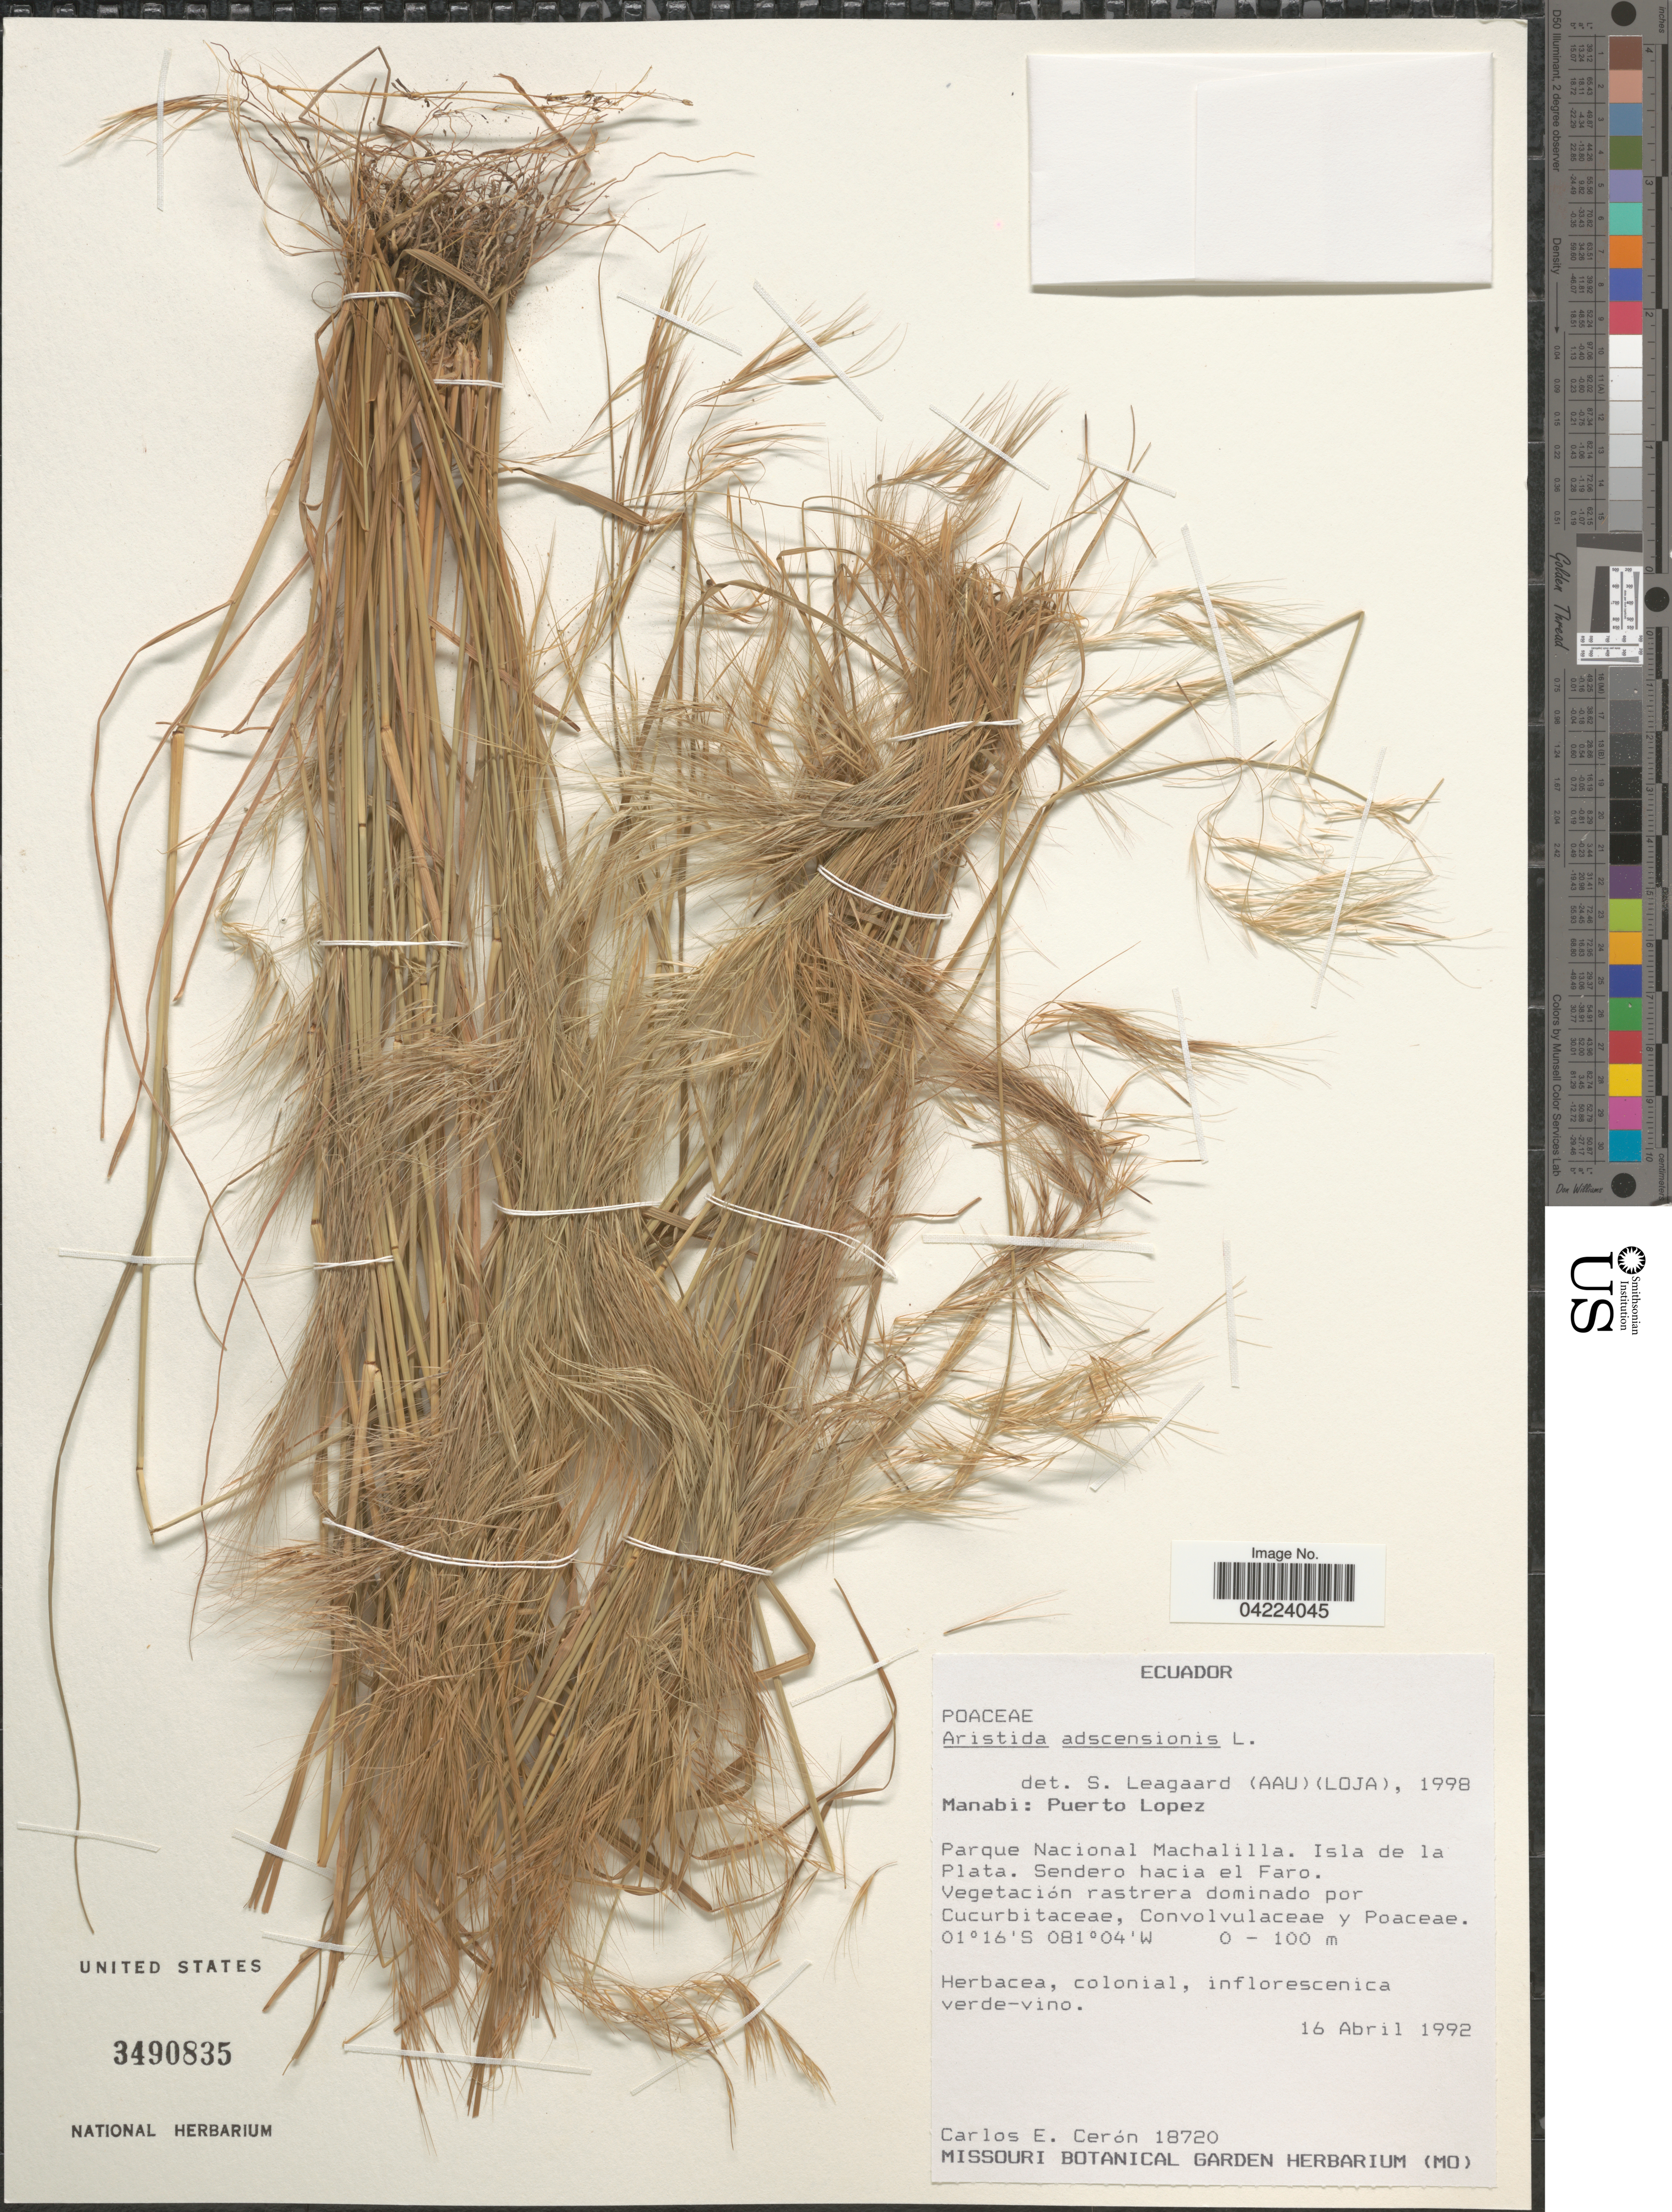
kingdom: Plantae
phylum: Tracheophyta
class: Liliopsida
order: Poales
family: Poaceae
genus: Aristida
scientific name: Aristida adscensionis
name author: L.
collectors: C. E. Cerón M.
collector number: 18720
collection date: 1992-04-16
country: Ecuador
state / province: Manabí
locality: Puerto Lopez. Parque Nacional Machalilla. Isla de la Plata. Sendero hacia el Faro.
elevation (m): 0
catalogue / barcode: US 3490835